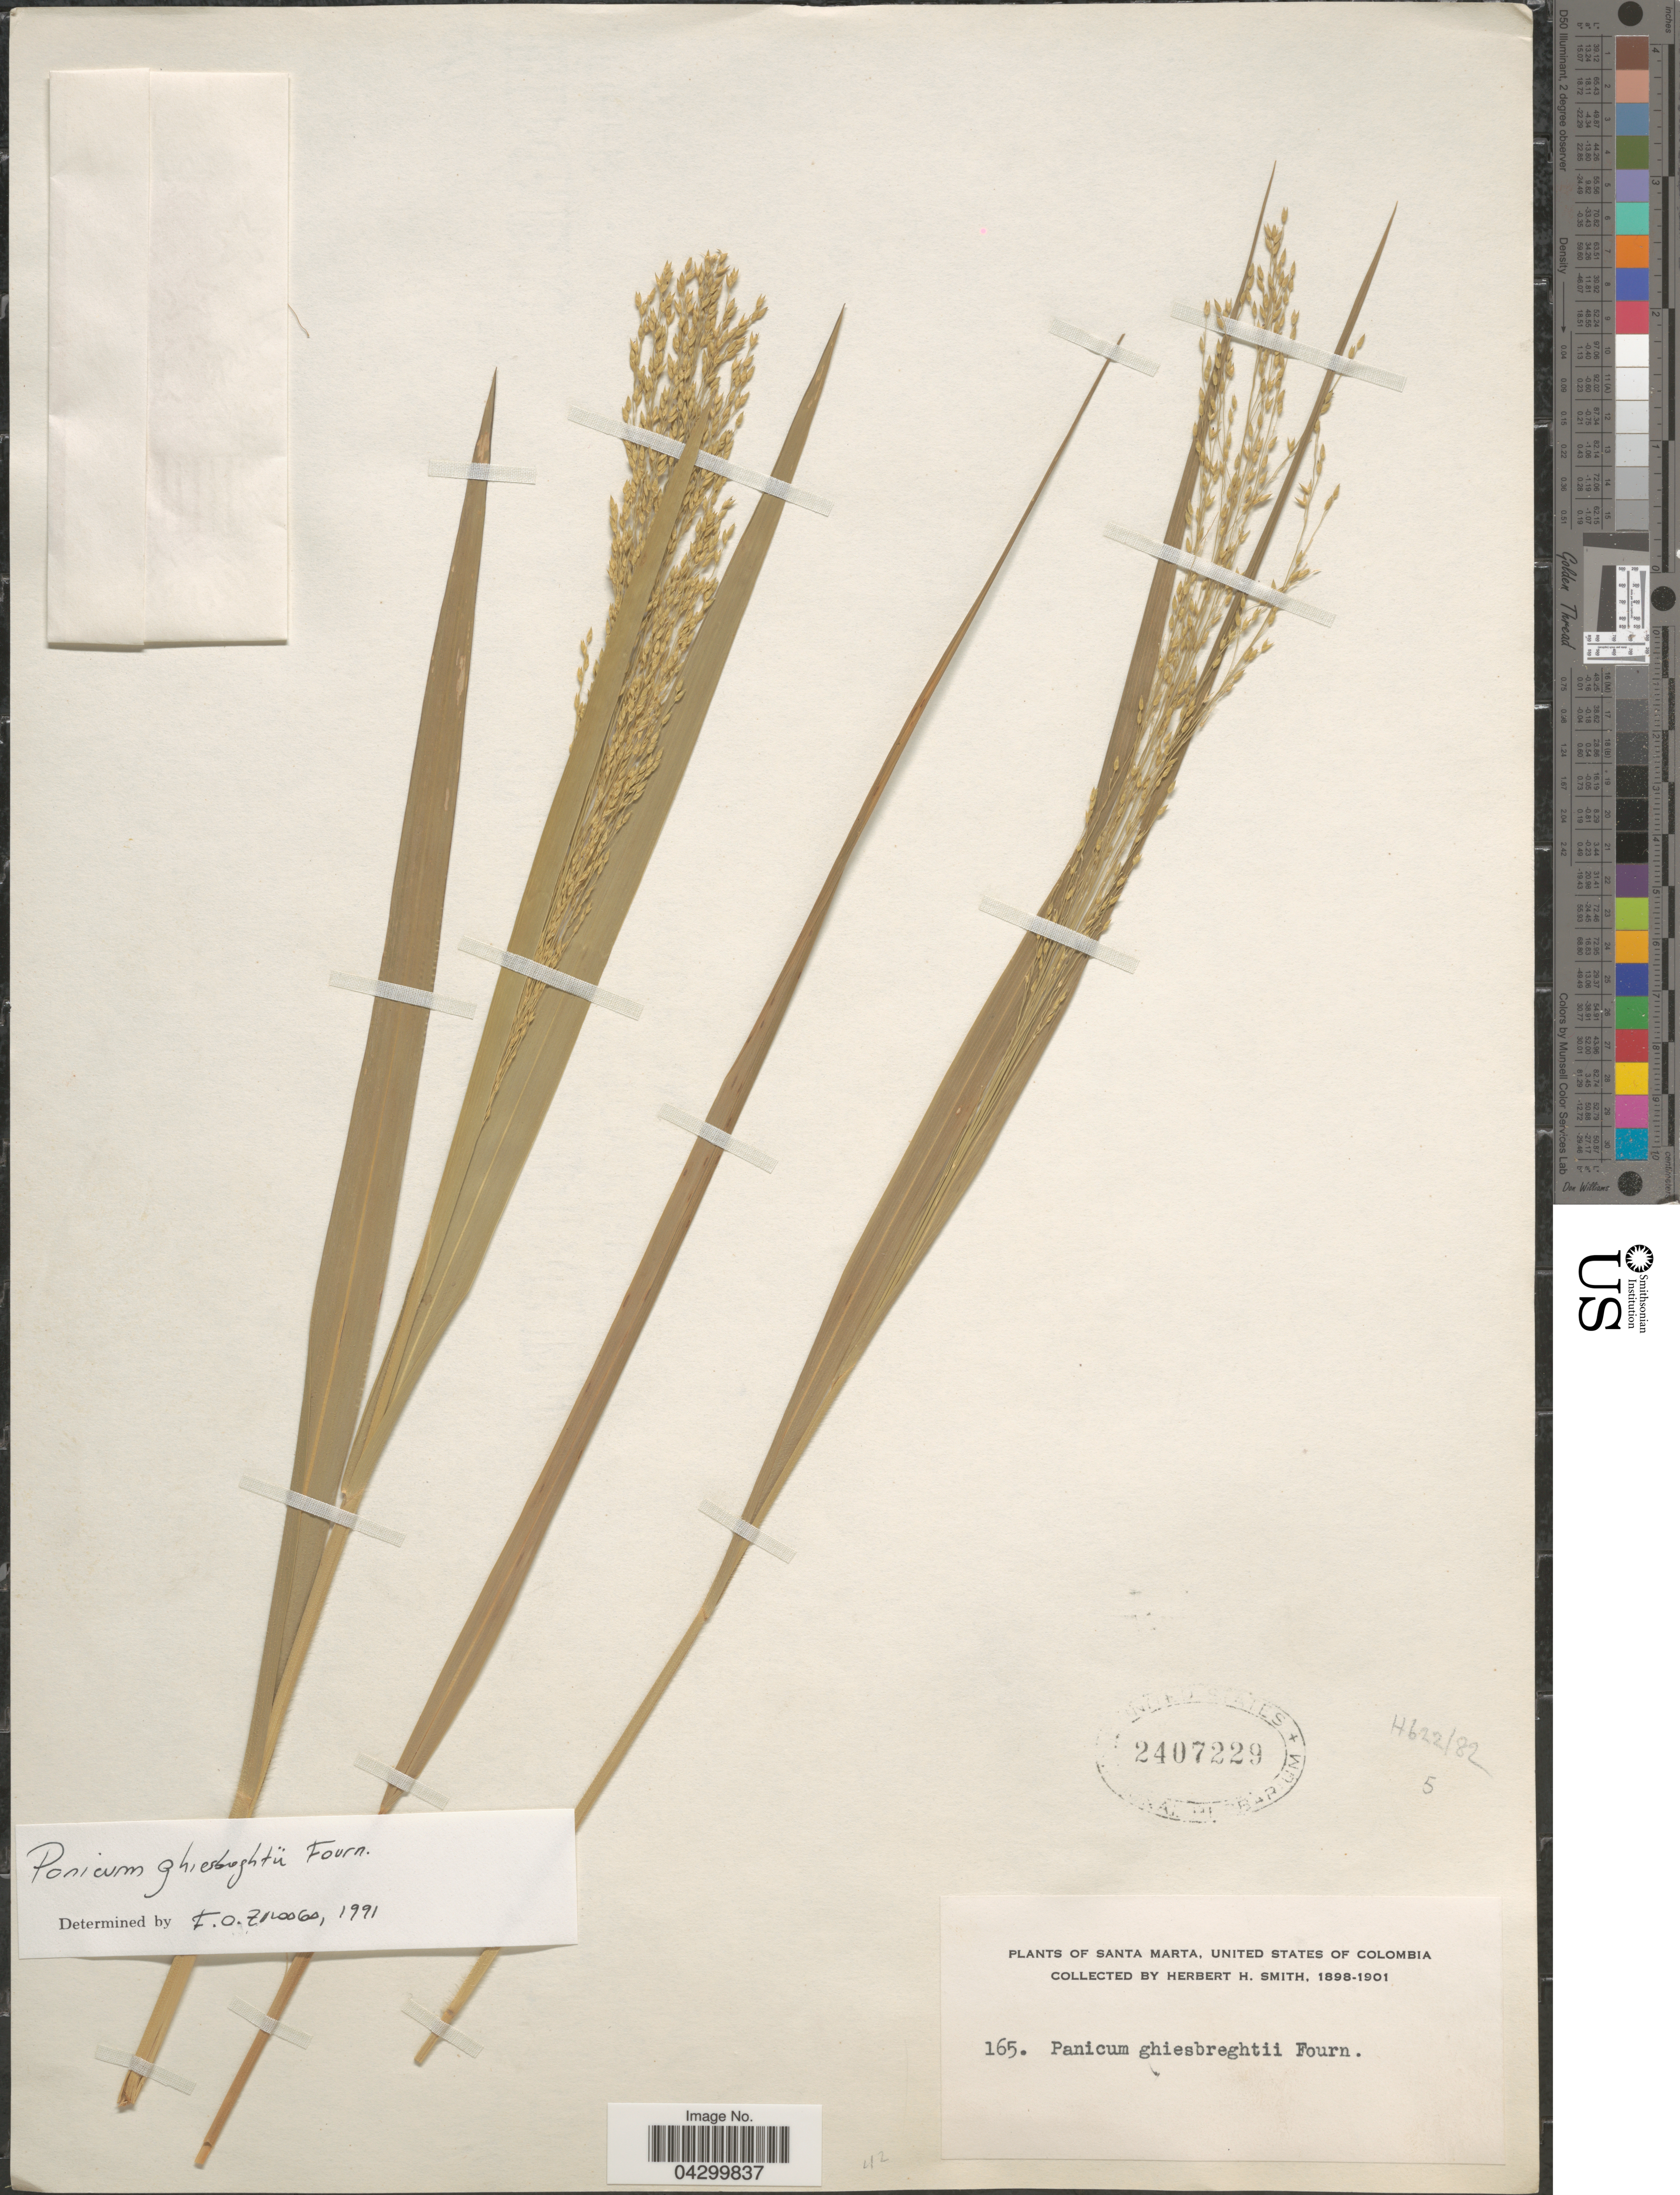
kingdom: Plantae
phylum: Tracheophyta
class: Liliopsida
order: Poales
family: Poaceae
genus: Panicum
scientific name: Panicum ghiesbreghtii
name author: E. Fourn.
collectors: Herbert H. Smith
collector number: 165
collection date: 1898/1901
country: Colombia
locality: Santa Marta, United States of Colombia.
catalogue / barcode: US 2407229